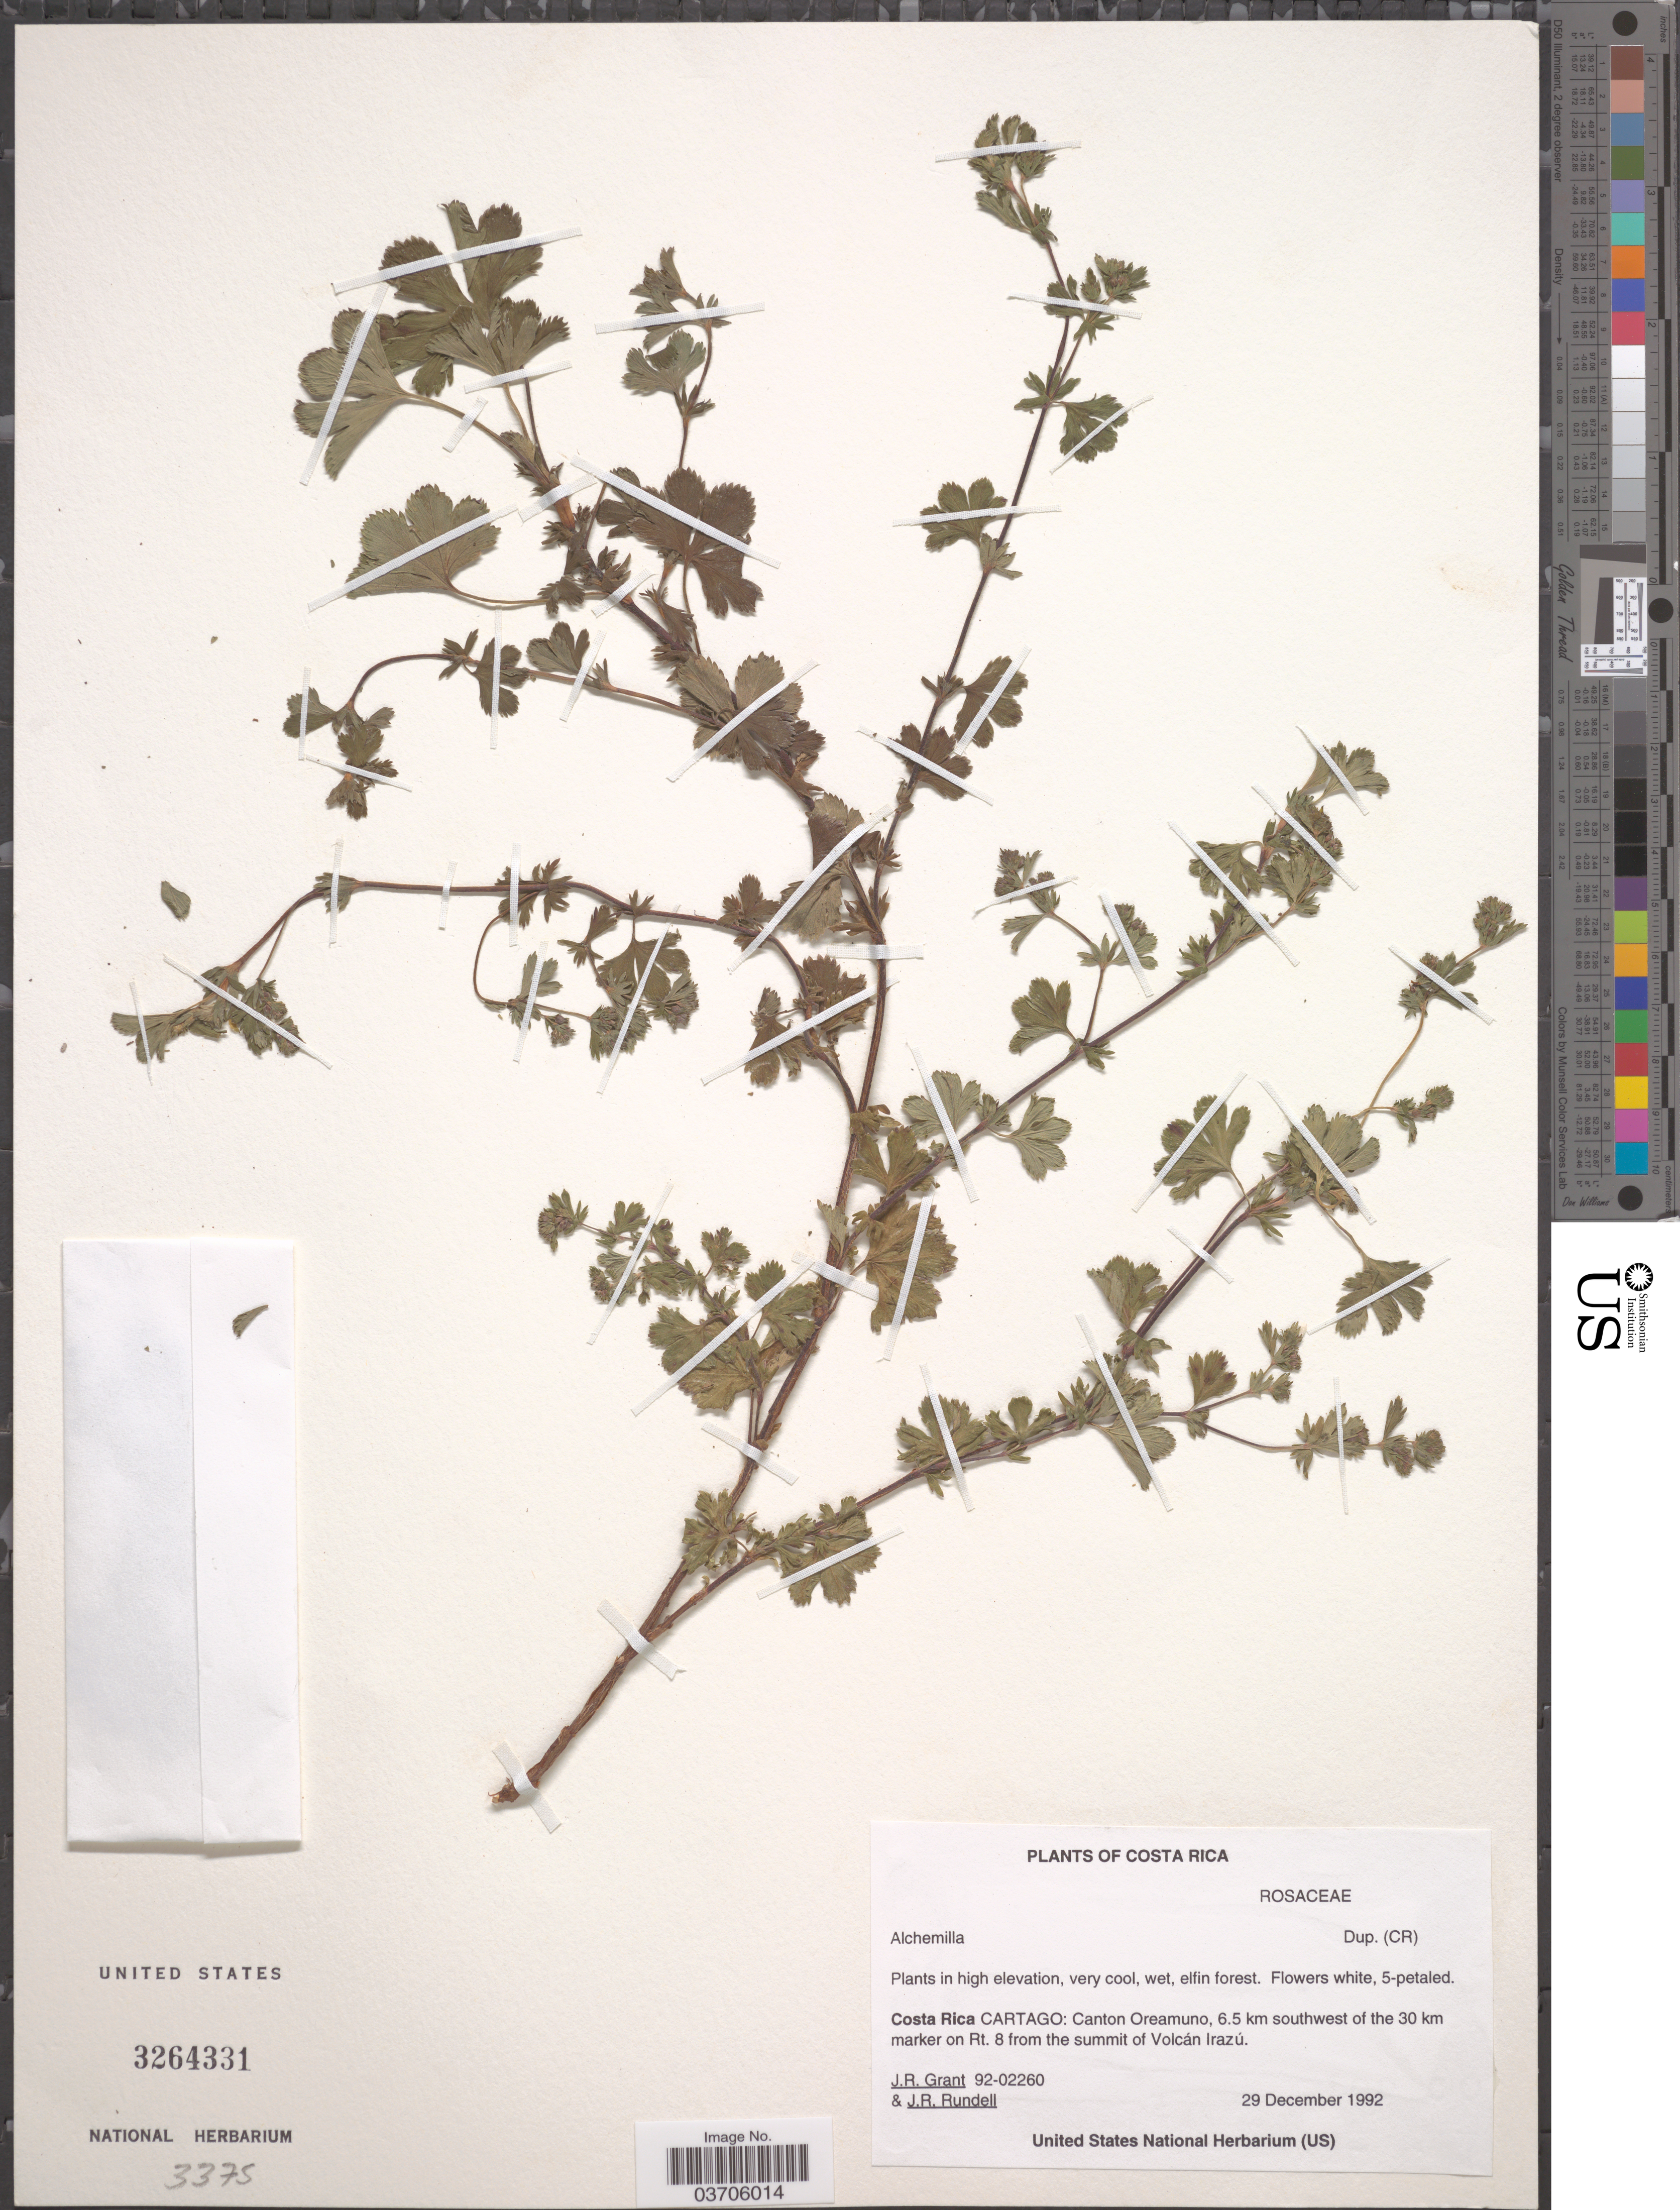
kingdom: Plantae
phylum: Tracheophyta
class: Magnoliopsida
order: Rosales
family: Rosaceae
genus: Lachemilla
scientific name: Lachemilla sp.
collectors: J. Grant & J. R. Rundell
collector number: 92-02260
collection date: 1992-12-29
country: Costa Rica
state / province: Cartago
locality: Canton Oreamuno, 6.5 km southwest of the 30 km marker on Rt. 8 from the summit of Volcán Irazú.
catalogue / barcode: US 3264331